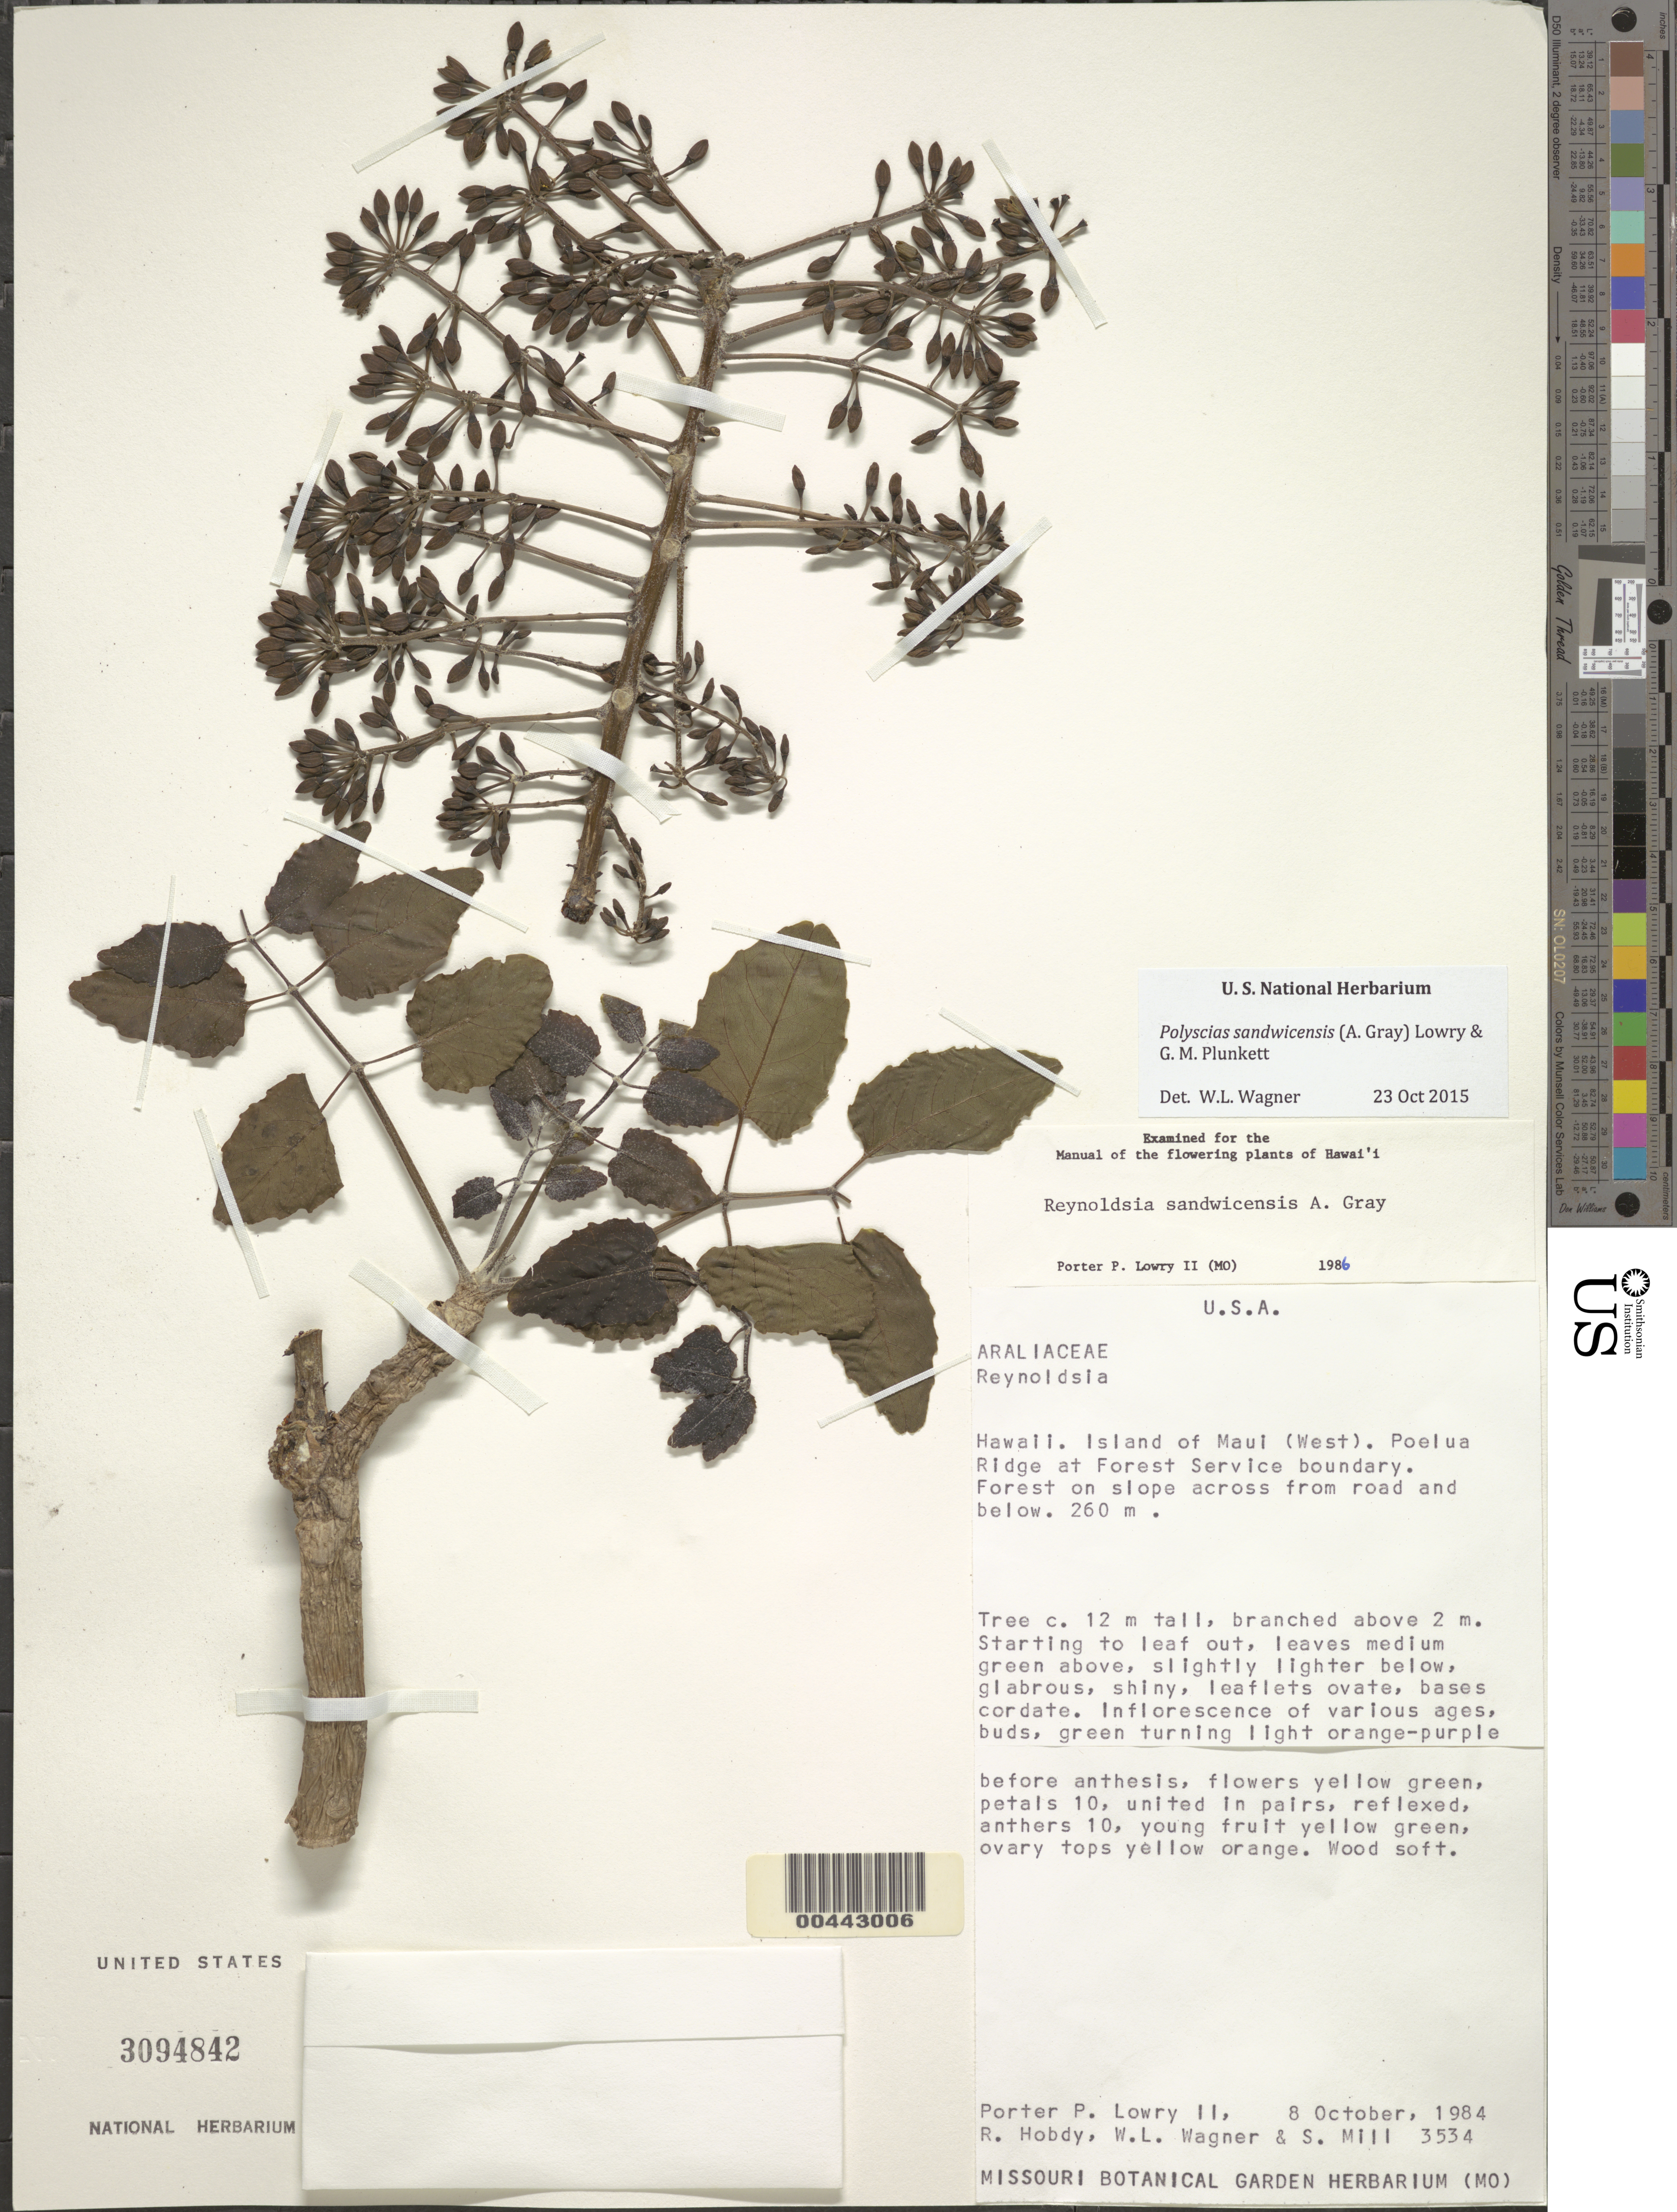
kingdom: Plantae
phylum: Tracheophyta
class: Magnoliopsida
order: Apiales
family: Araliaceae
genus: Polyscias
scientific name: Polyscias sandwicensis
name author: (A. Gray) Lowry & G. M. Plunkett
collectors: P. P. Lowry, R. Hobdy, W. L. Wagner & S. W. Miller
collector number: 3534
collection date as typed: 8 Oct 1984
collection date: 1984-10-08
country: United States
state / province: Hawaii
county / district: Maui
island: Maui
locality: West Maui, Poelua Ridge at Forest Service boundary, forest on slope across from road and below.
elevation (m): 260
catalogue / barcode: US 3094842